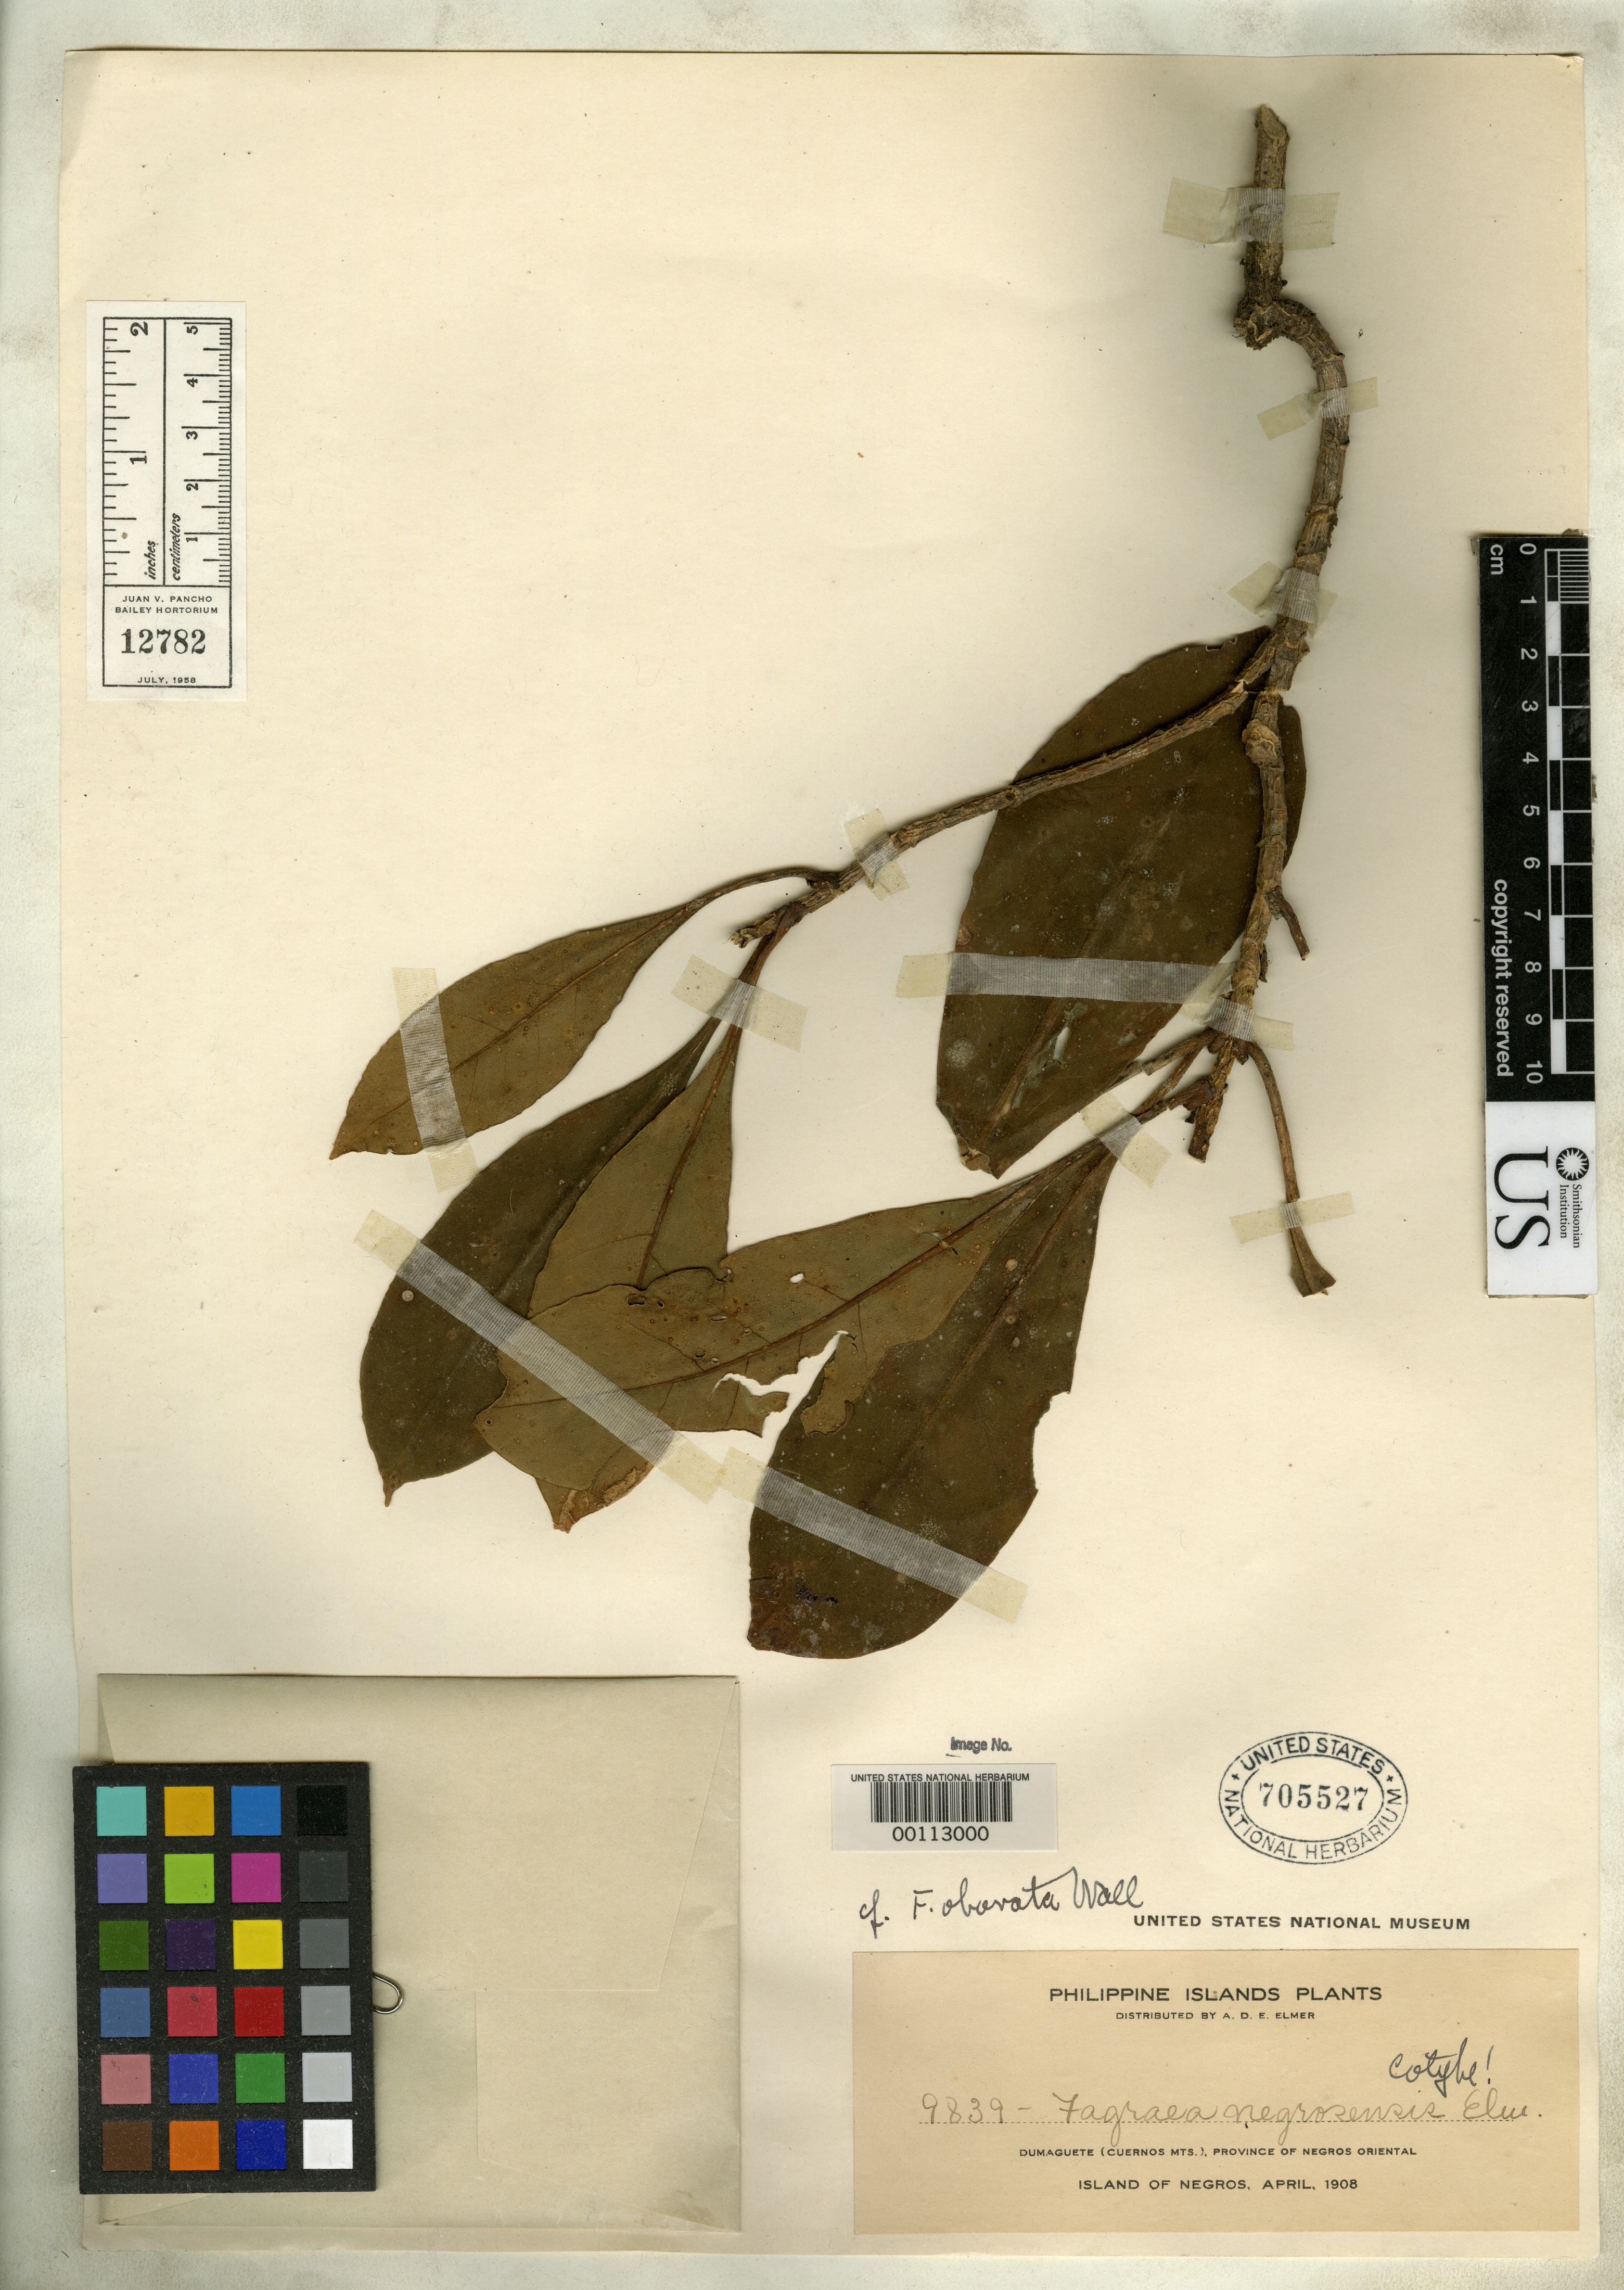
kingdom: Plantae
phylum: Tracheophyta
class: Magnoliopsida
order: Gentianales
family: Gentianaceae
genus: Fagraea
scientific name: Fagraea negrosensis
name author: Elmer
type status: Isotype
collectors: A. D. E. Elmer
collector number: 9839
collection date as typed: Apr 1908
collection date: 1908-04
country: Philippines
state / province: Central Visayas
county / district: Negros Oriental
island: Negros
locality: Dumaguete, Cuernos Mts.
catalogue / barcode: US 705527